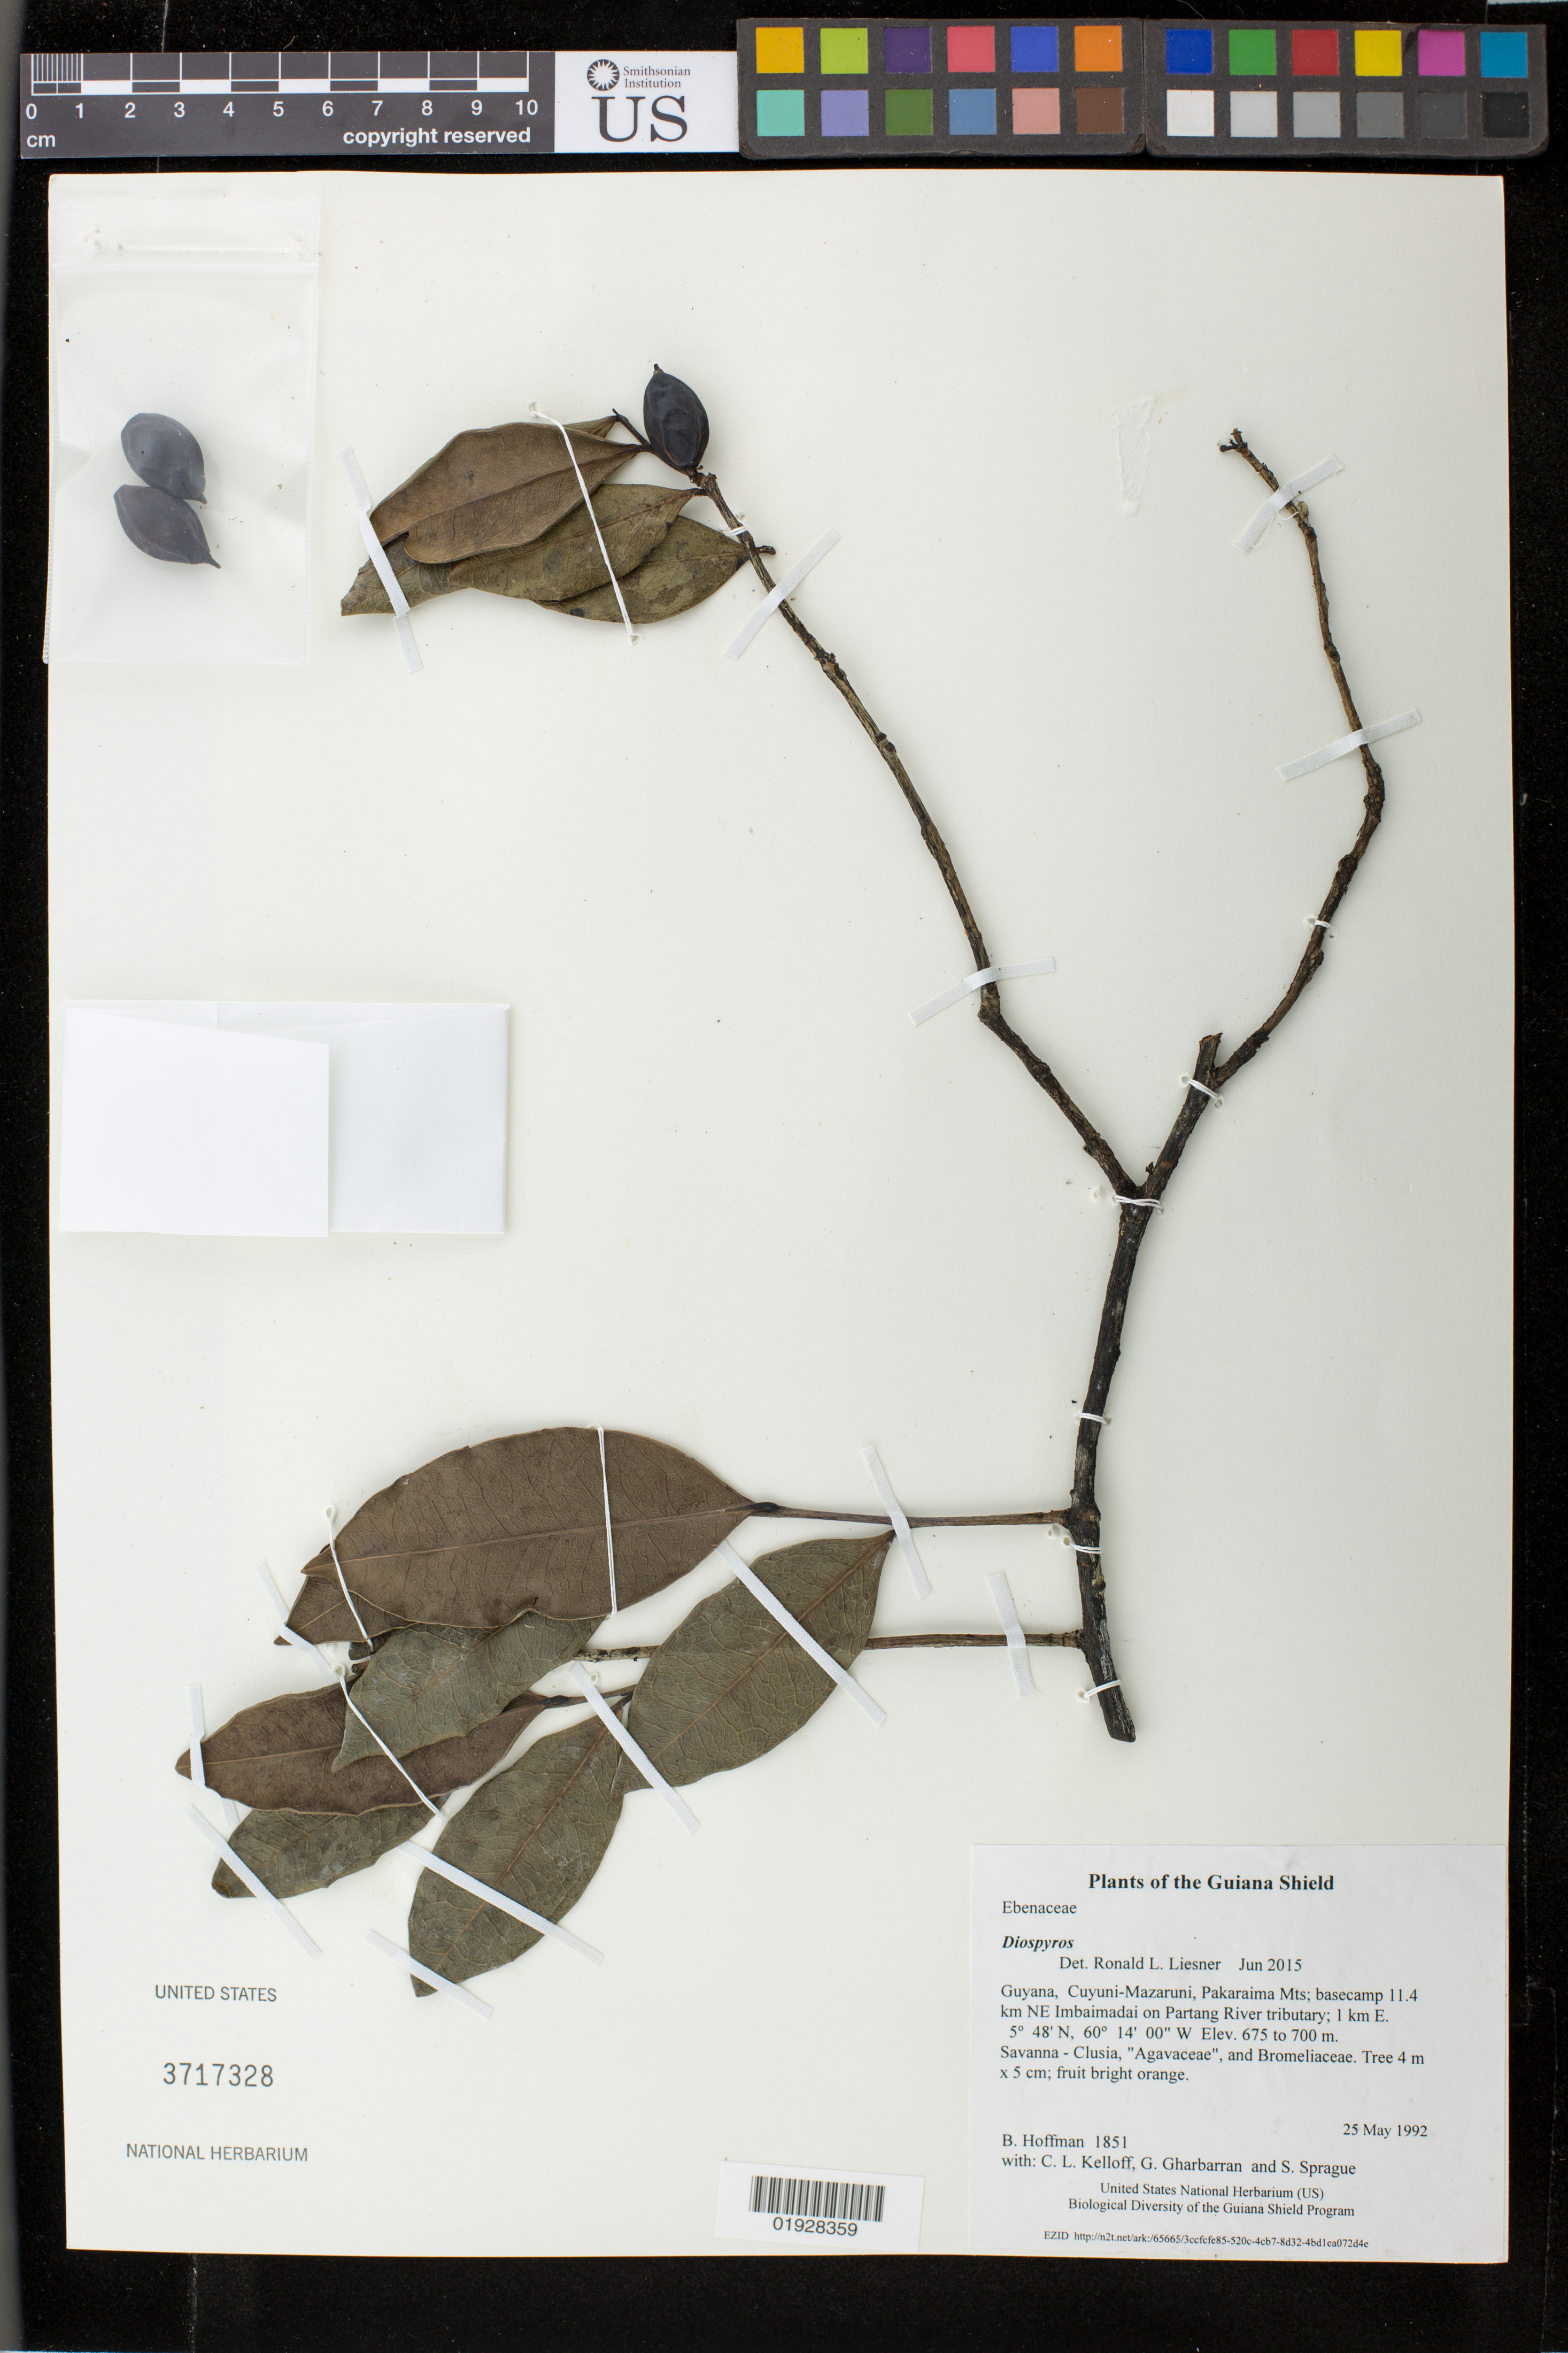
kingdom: Plantae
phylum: Tracheophyta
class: Magnoliopsida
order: Ericales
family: Ebenaceae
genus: Diospyros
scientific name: Diospyros sp.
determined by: Liesner, R. L.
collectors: B. Hoffman, C. L. Kelloff, G. Gharbarran & S. Sprague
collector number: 1851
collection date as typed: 25 May 1992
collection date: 1992-05-25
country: Guyana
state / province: Cuyuni-Mazaruni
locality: Pakaraima Mts; basecamp 11.4 km NE Imbaimadai on Partang River tributary; 1 km E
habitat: Savanna - Clusia, "Agavaceae", and Bromeliaceae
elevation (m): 675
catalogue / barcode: US 3717328